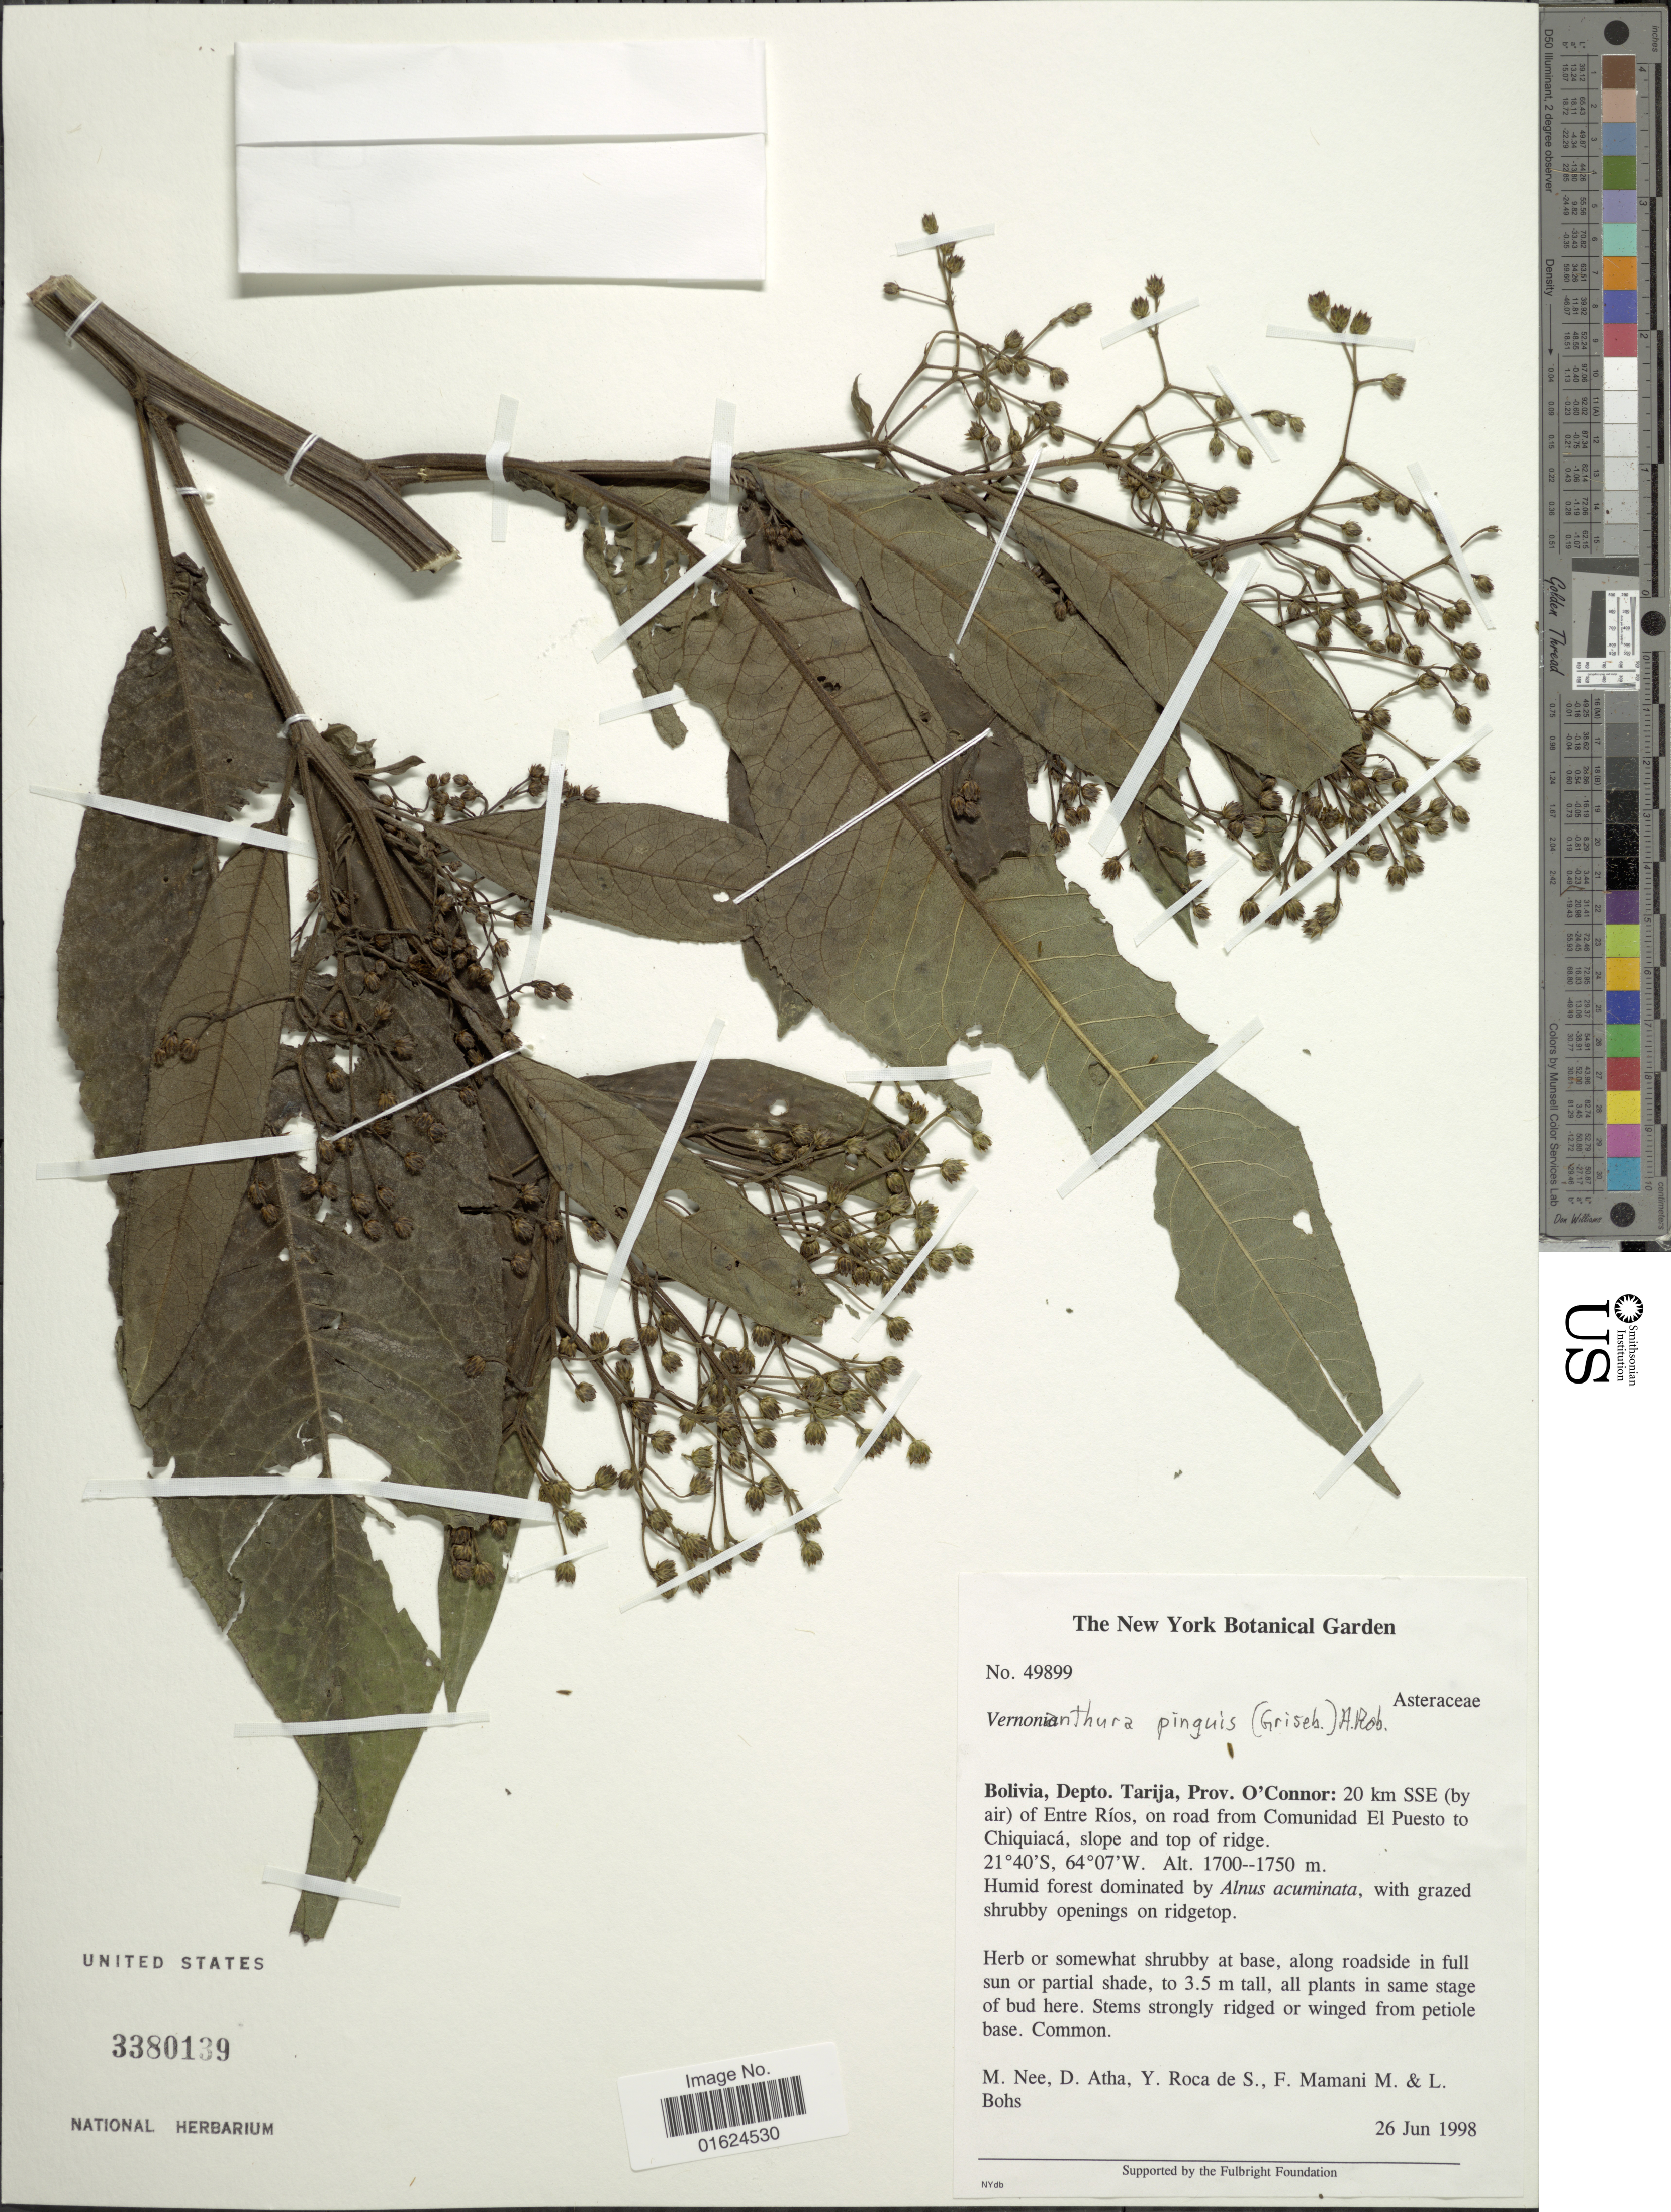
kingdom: Plantae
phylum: Tracheophyta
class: Magnoliopsida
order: Asterales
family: Asteraceae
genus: Vernonanthura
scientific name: Vernonanthura pinguis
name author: (Griseb.) H. Rob.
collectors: M. Nee, D. Atha, Y. Roca de S., F. Mamani & L. A. Bohs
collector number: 49889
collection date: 1998-06-26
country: Bolivia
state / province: Tarija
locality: Depto. Tarija, Prov. O; Connor: 20 km SSE (by air) on Entre Ríos, on road from Comunidad El Puesto to Chiquicá, slope and top of ridge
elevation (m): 1700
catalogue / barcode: US 3380139